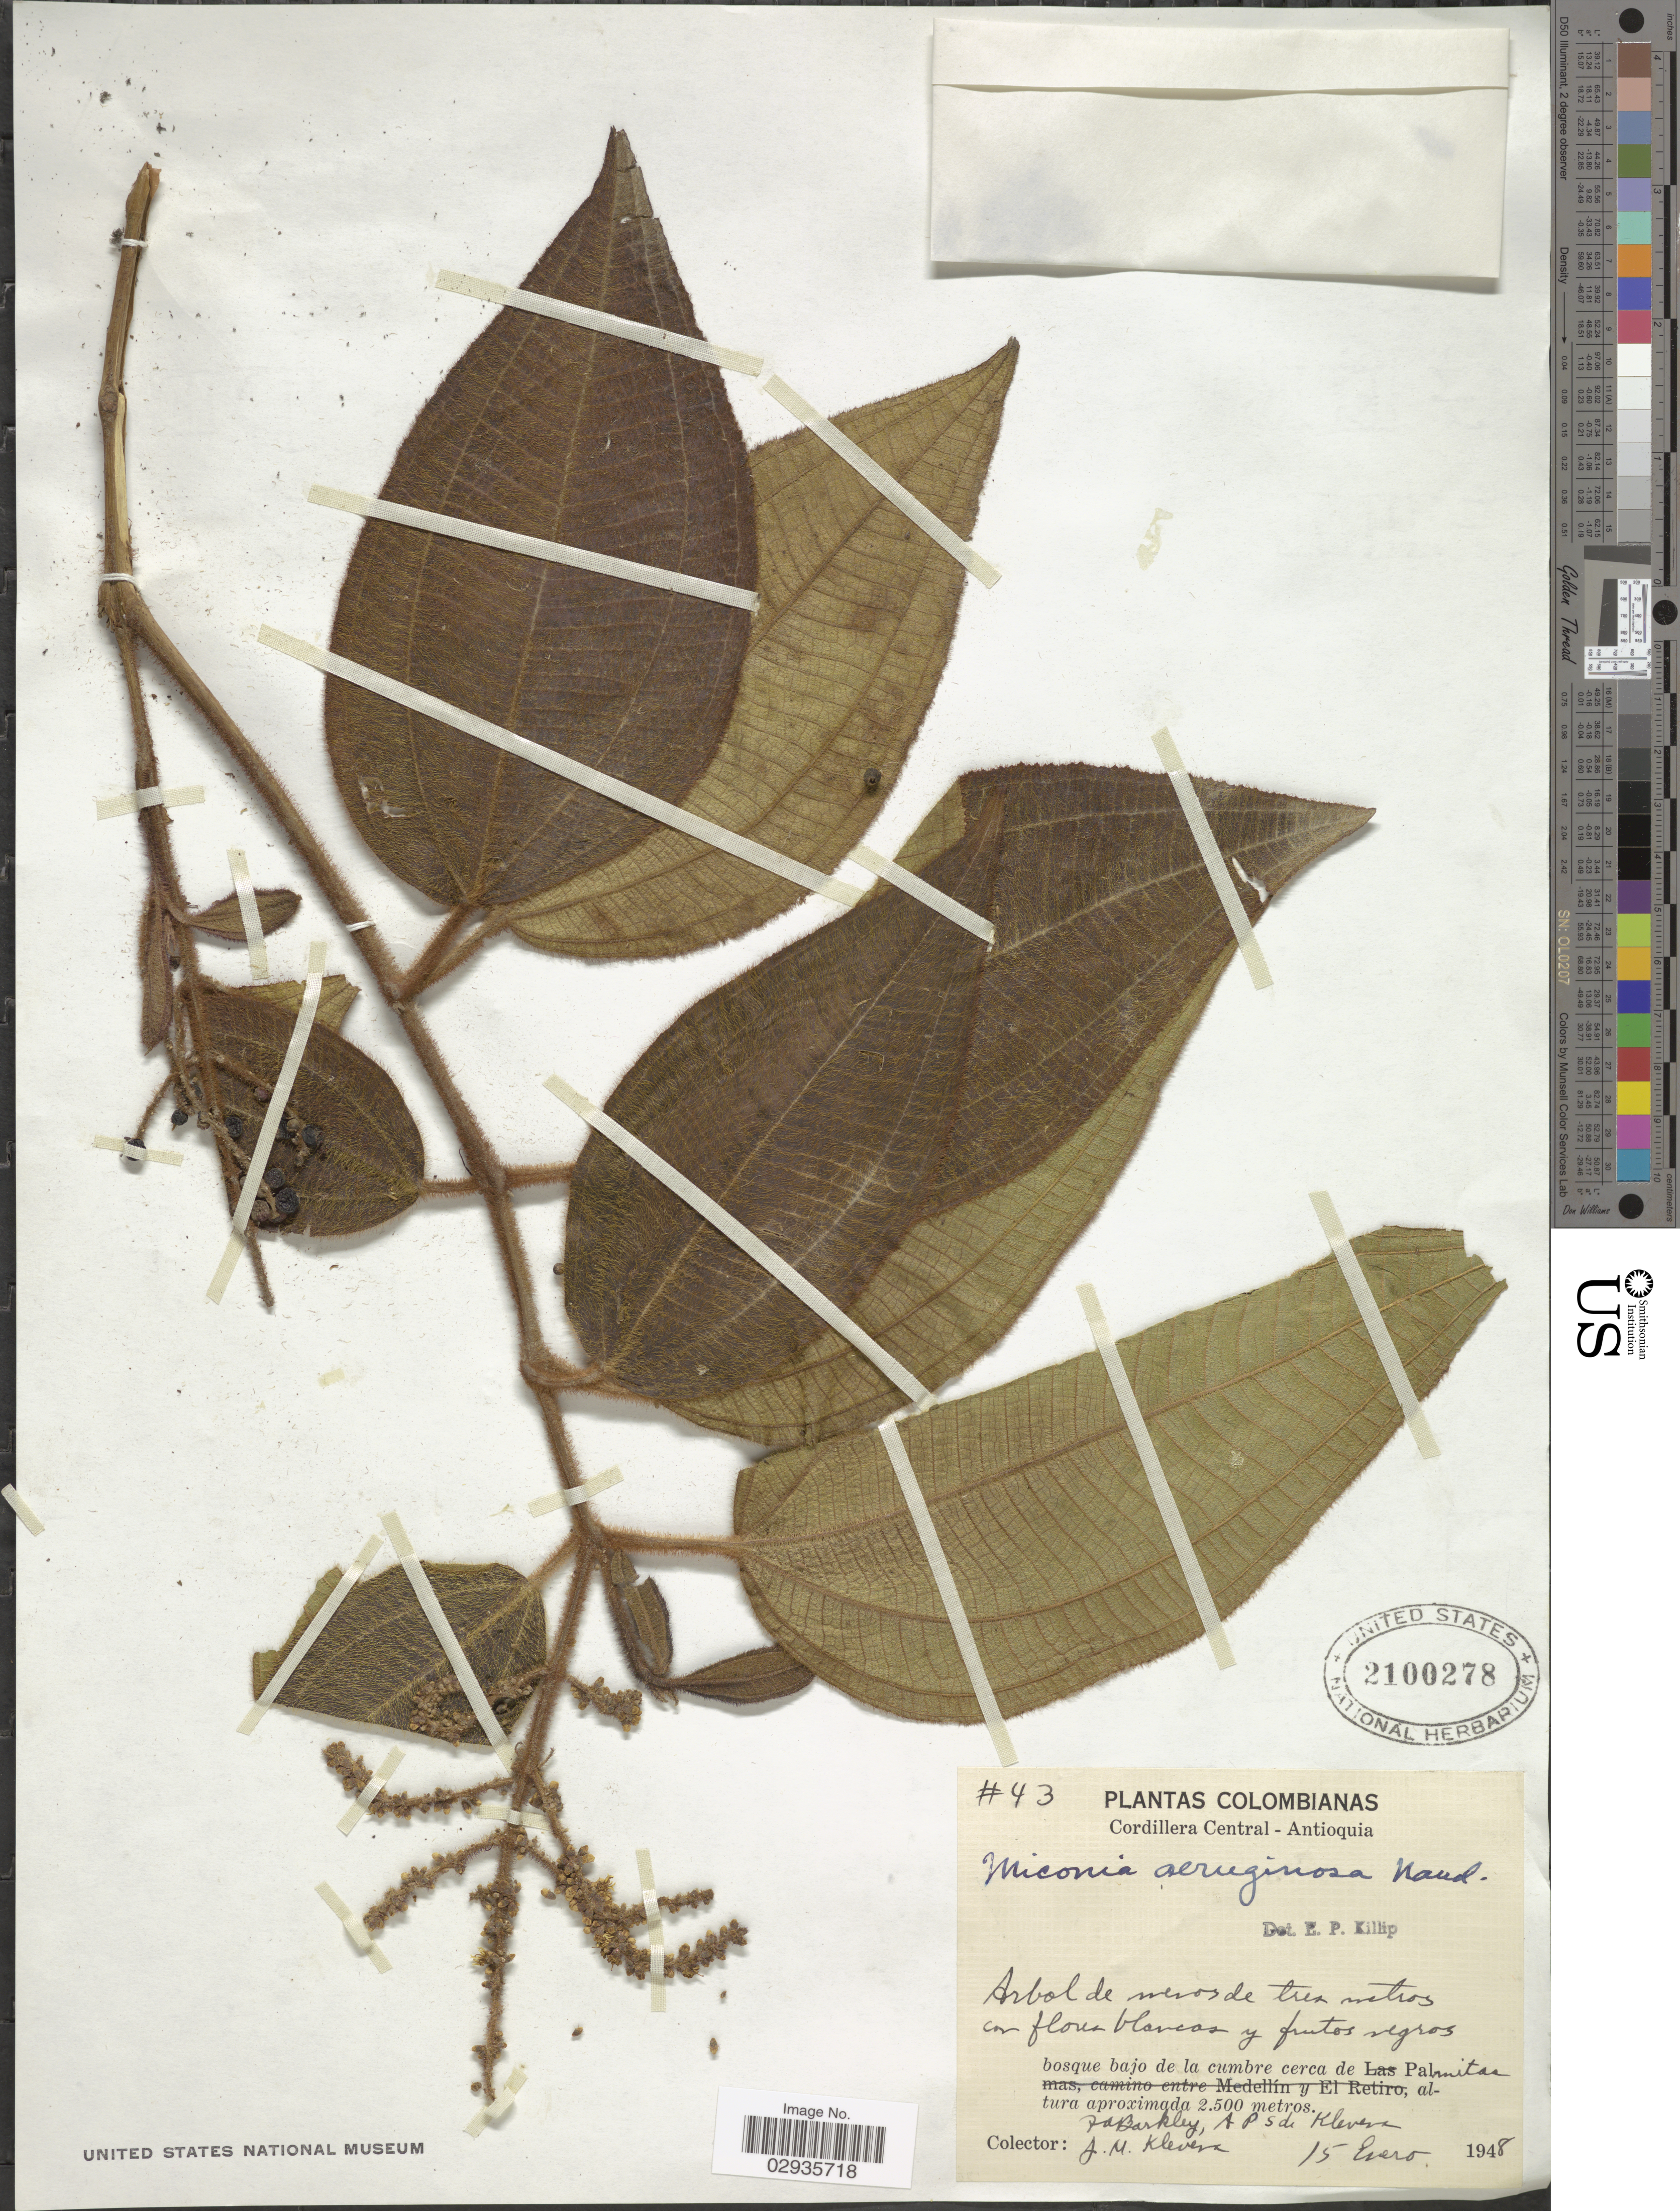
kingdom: Plantae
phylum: Tracheophyta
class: Magnoliopsida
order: Myrtales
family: Melastomataceae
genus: Miconia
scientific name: Miconia aeruginosa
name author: Naudin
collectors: F. A. Barkley, A. Klevens & J. Klevens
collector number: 43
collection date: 1948-01-15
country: Colombia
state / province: Antioquia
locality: Cordillera Central. Bajo de la cumbre cerca de Palmitas.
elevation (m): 2500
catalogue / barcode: US 2100278